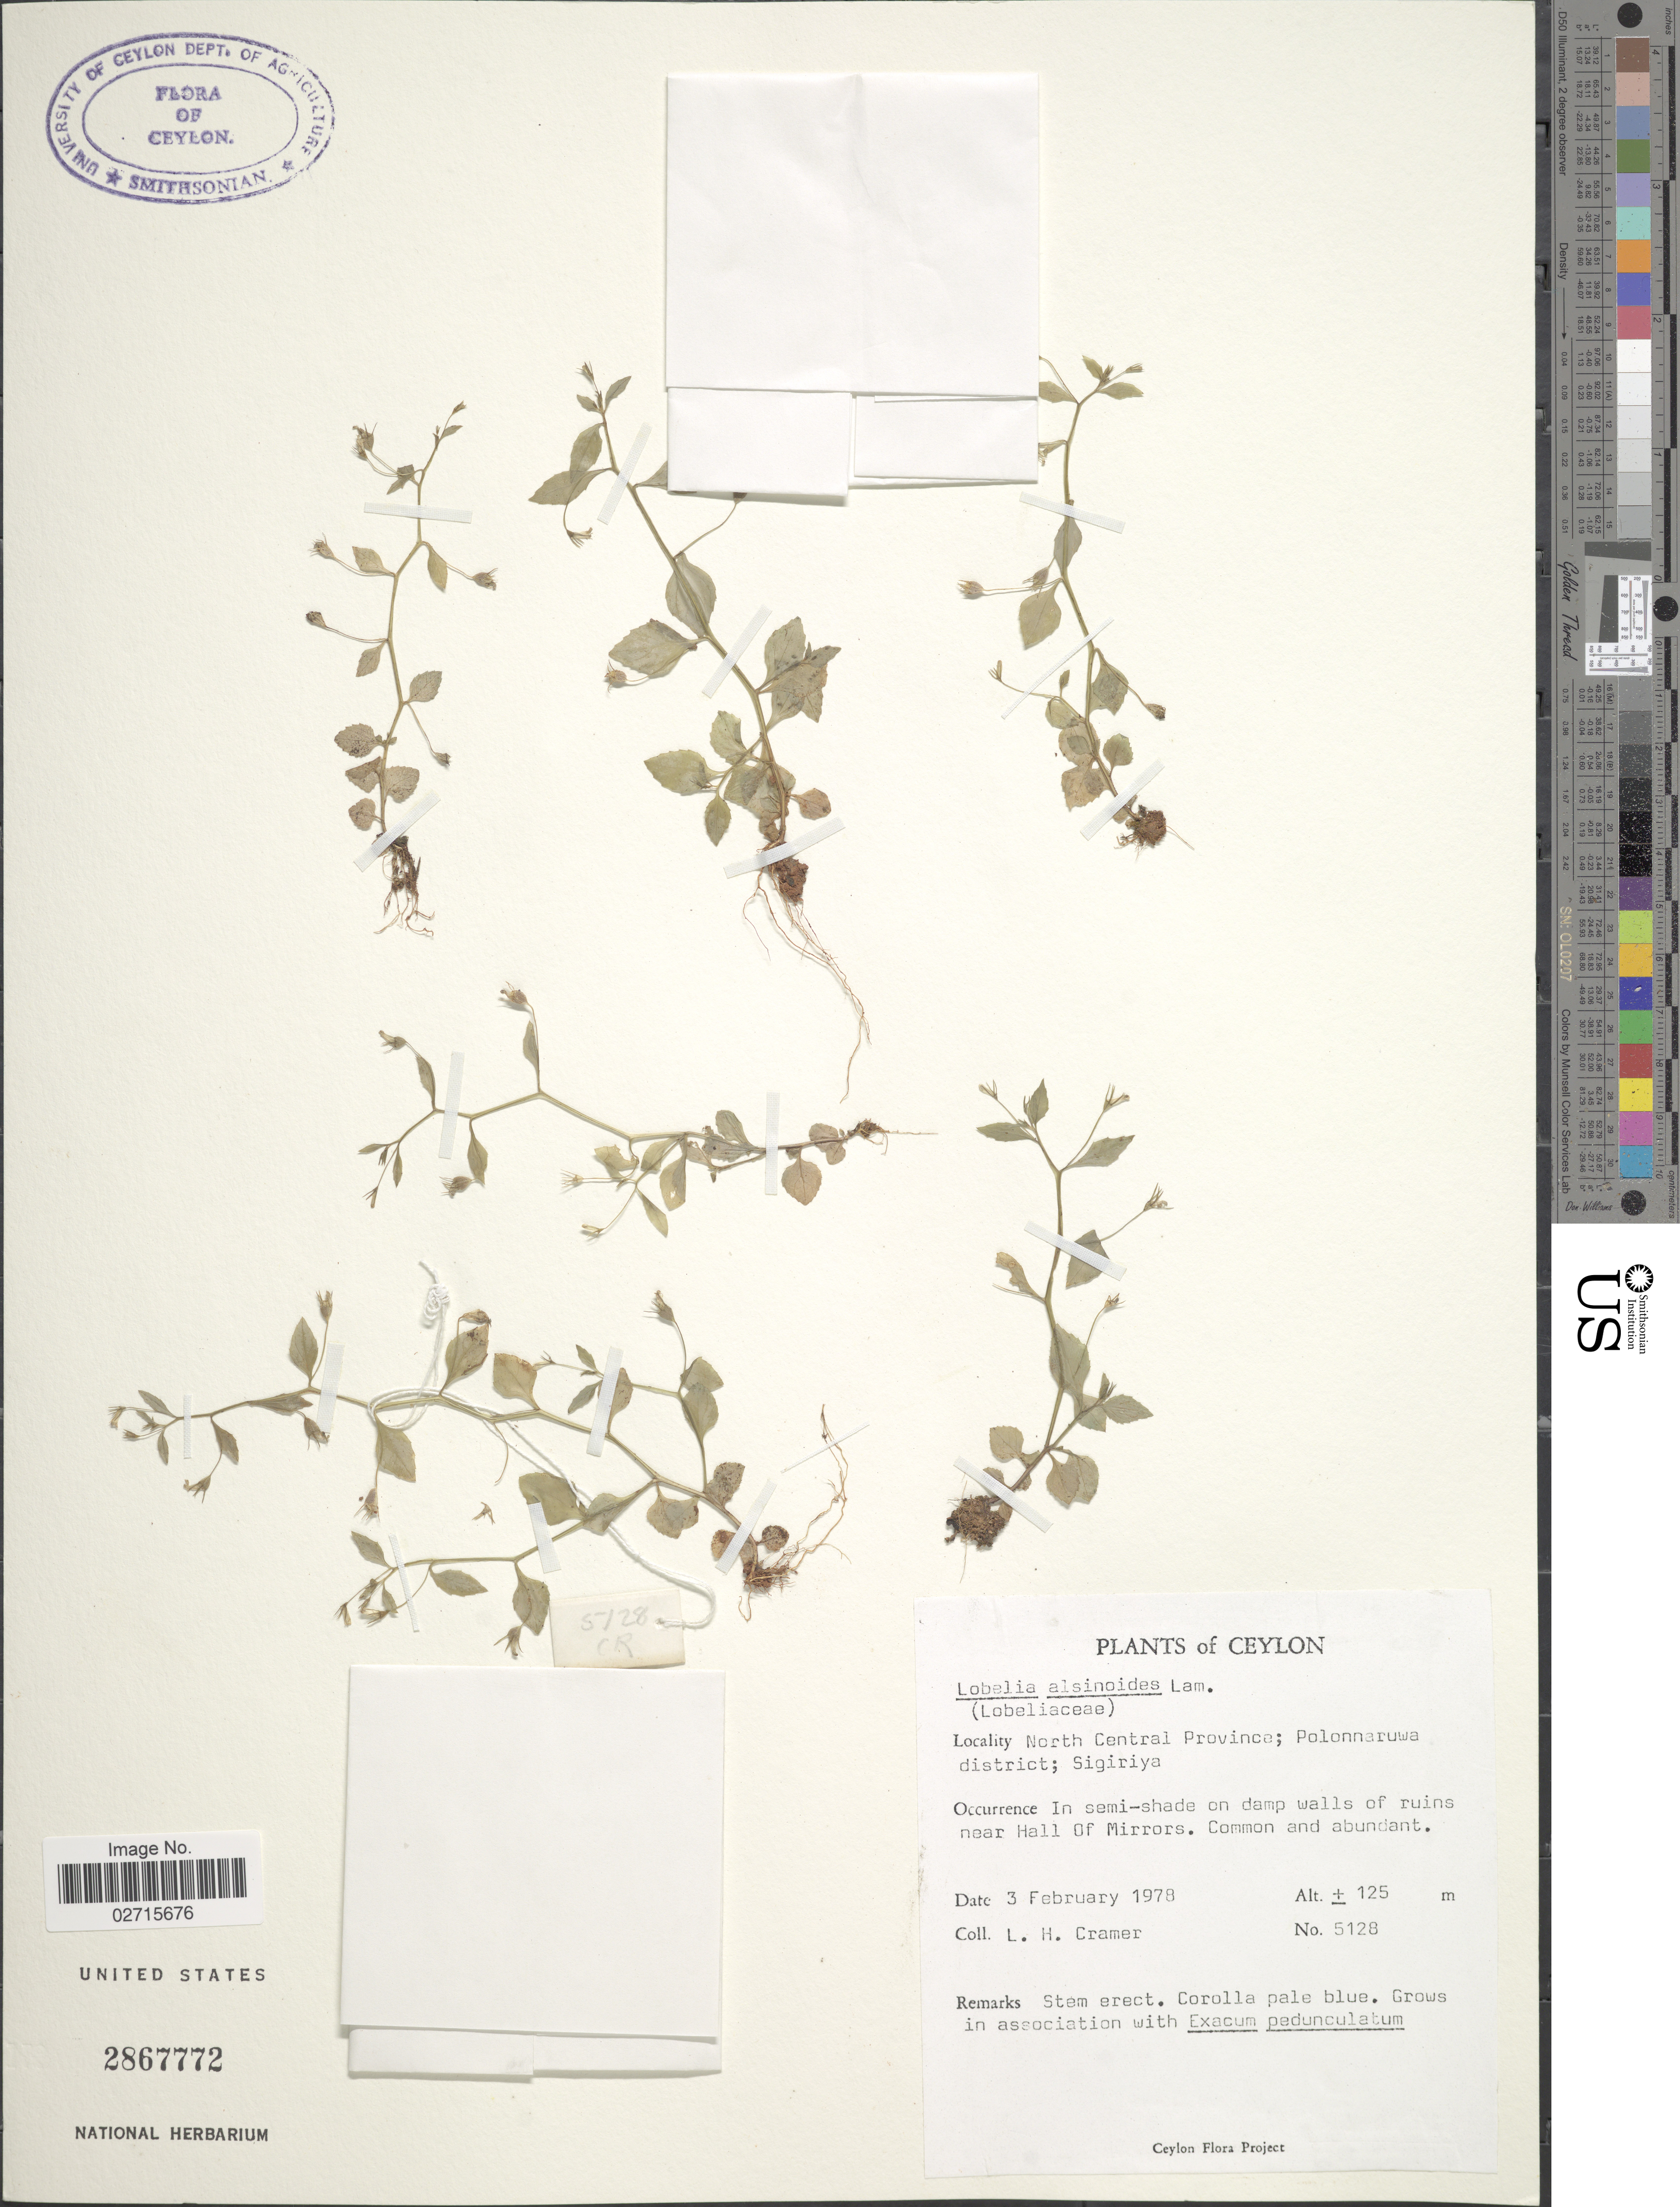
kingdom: Plantae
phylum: Tracheophyta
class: Magnoliopsida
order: Asterales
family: Campanulaceae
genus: Lobelia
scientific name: Lobelia alsinoides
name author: Lam.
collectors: L. H. Cramer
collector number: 5128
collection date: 1978-02-03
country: Sri Lanka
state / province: North Central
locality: Ceylon. North Central Province; Polonnaruwa district; Sigiriya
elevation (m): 125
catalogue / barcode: US 2867772